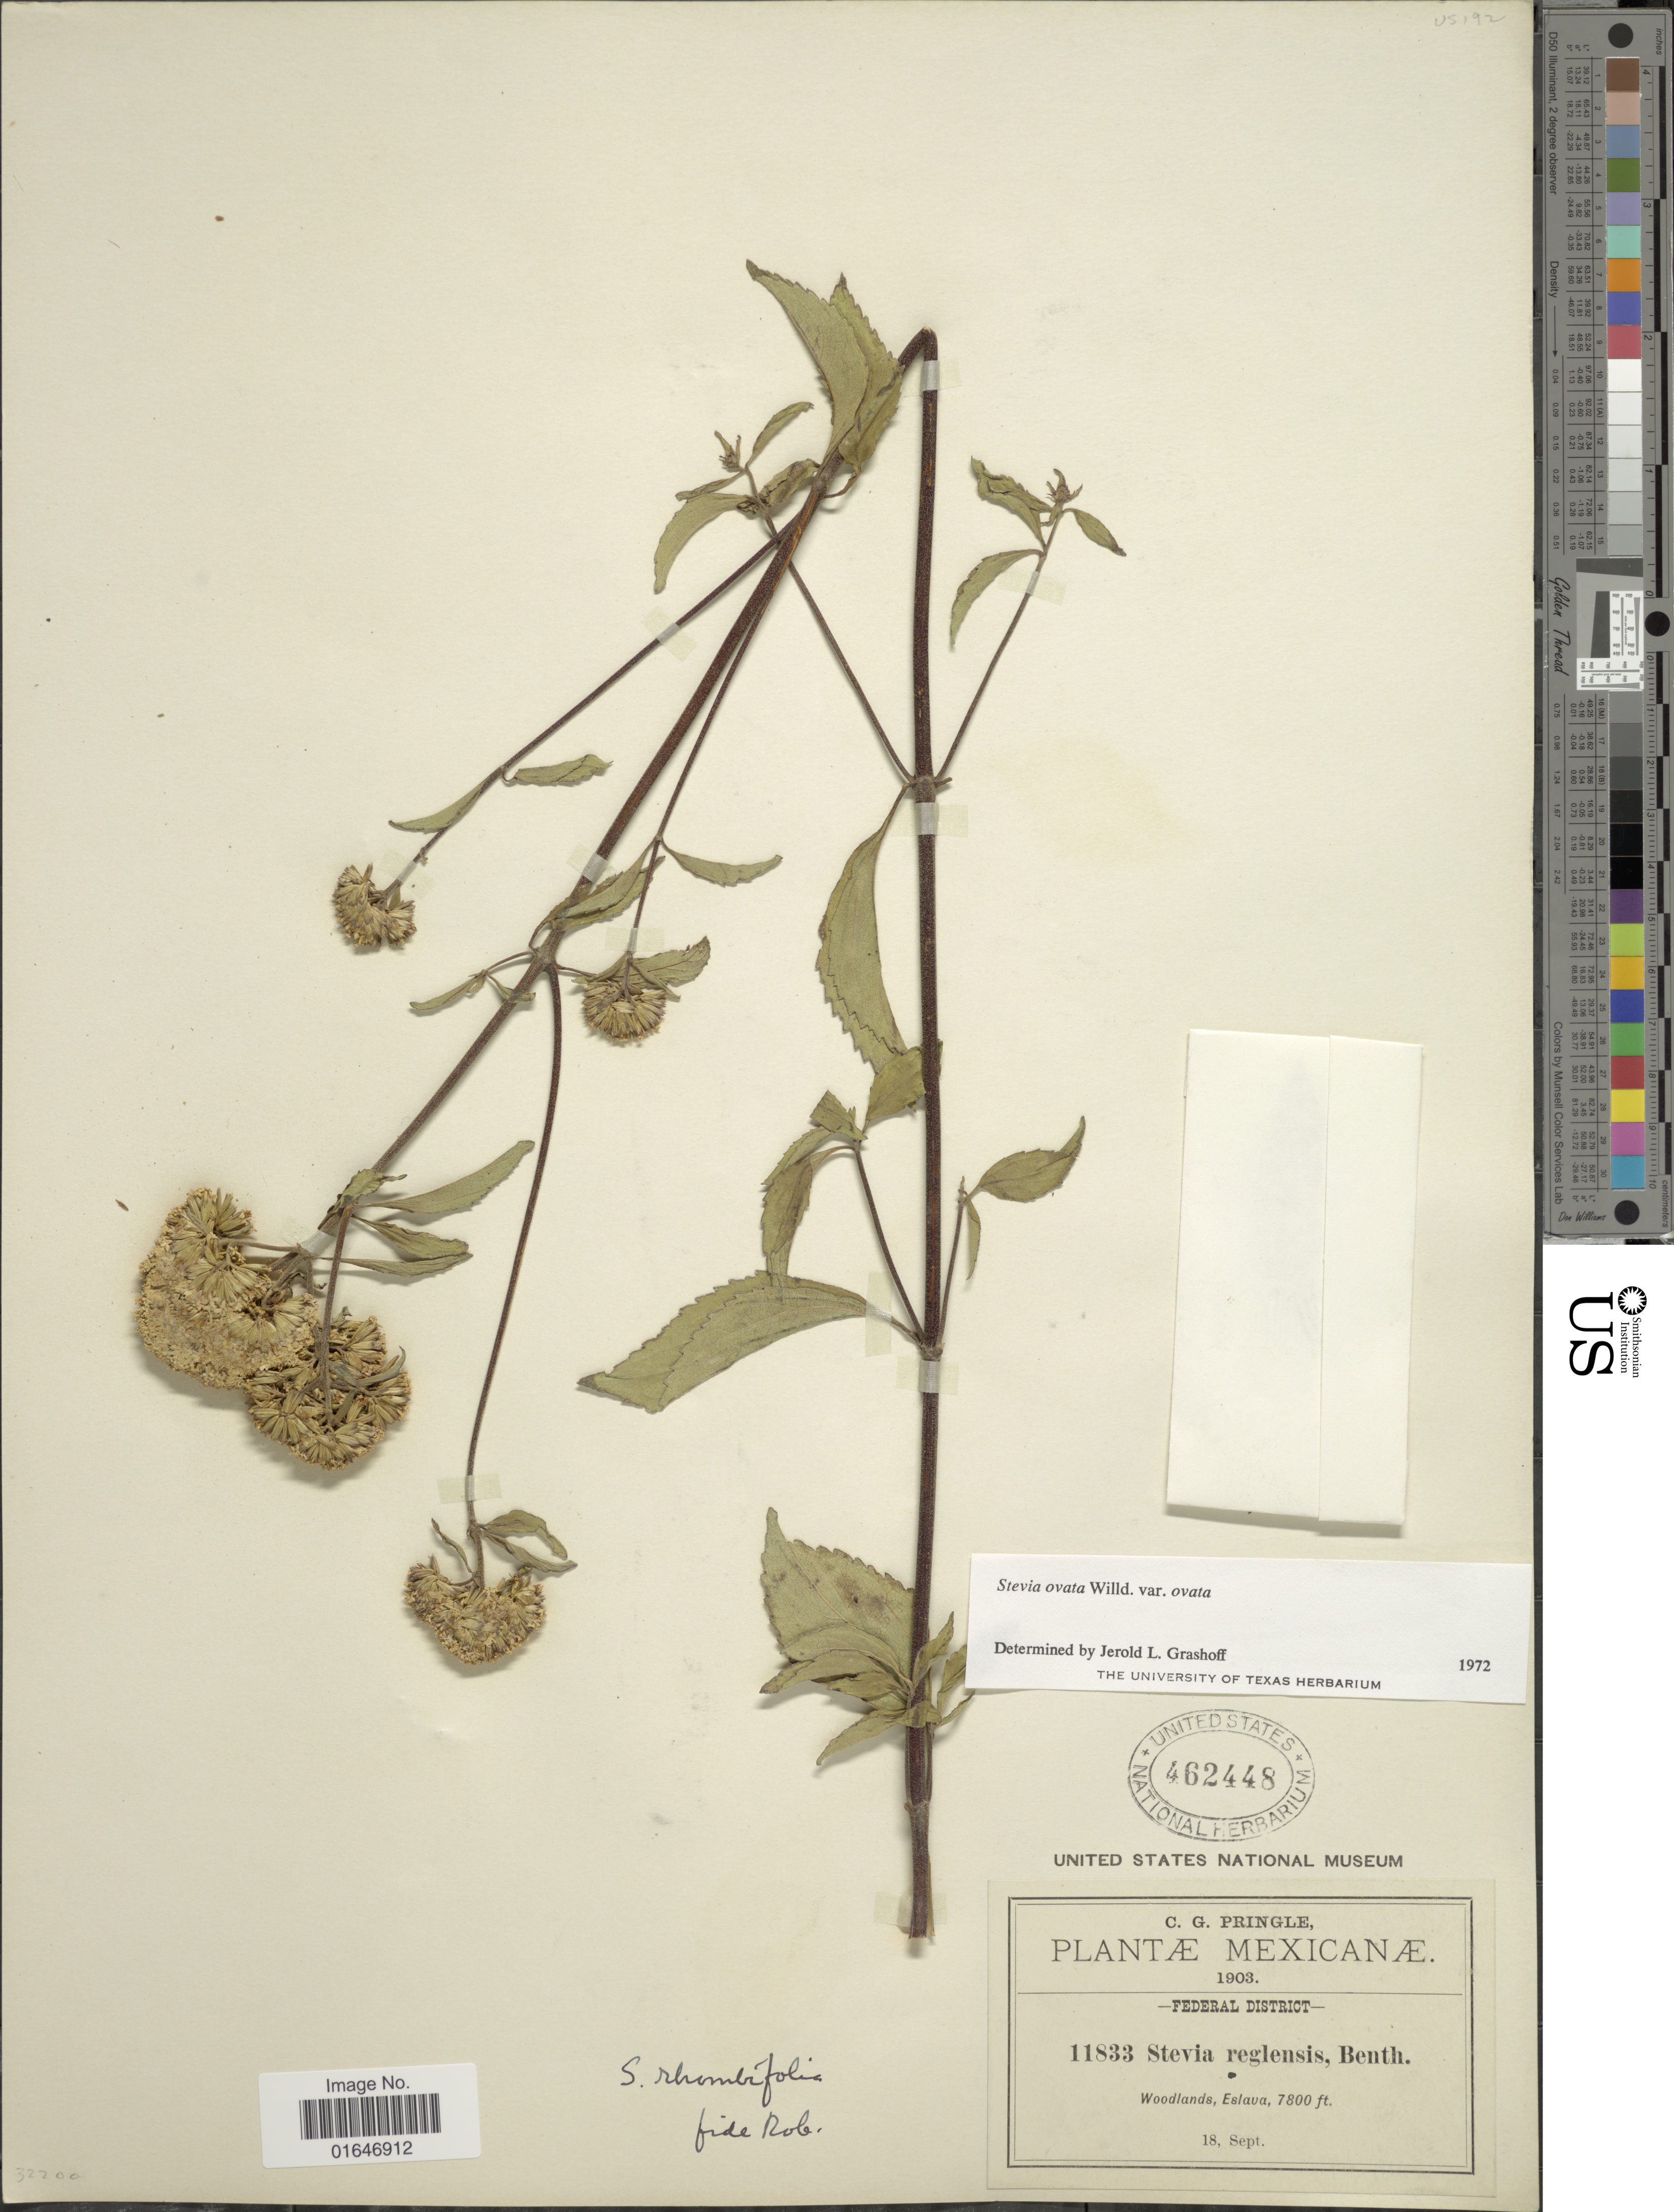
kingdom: Plantae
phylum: Tracheophyta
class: Magnoliopsida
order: Asterales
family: Asteraceae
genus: Stevia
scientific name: Stevia ovata var. ovata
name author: Willd.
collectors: C. G. Pringle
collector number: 11833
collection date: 1903-09-18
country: Mexico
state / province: Distrito Federal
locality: Woodlands, Eslava.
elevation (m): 2377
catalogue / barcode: US 462448